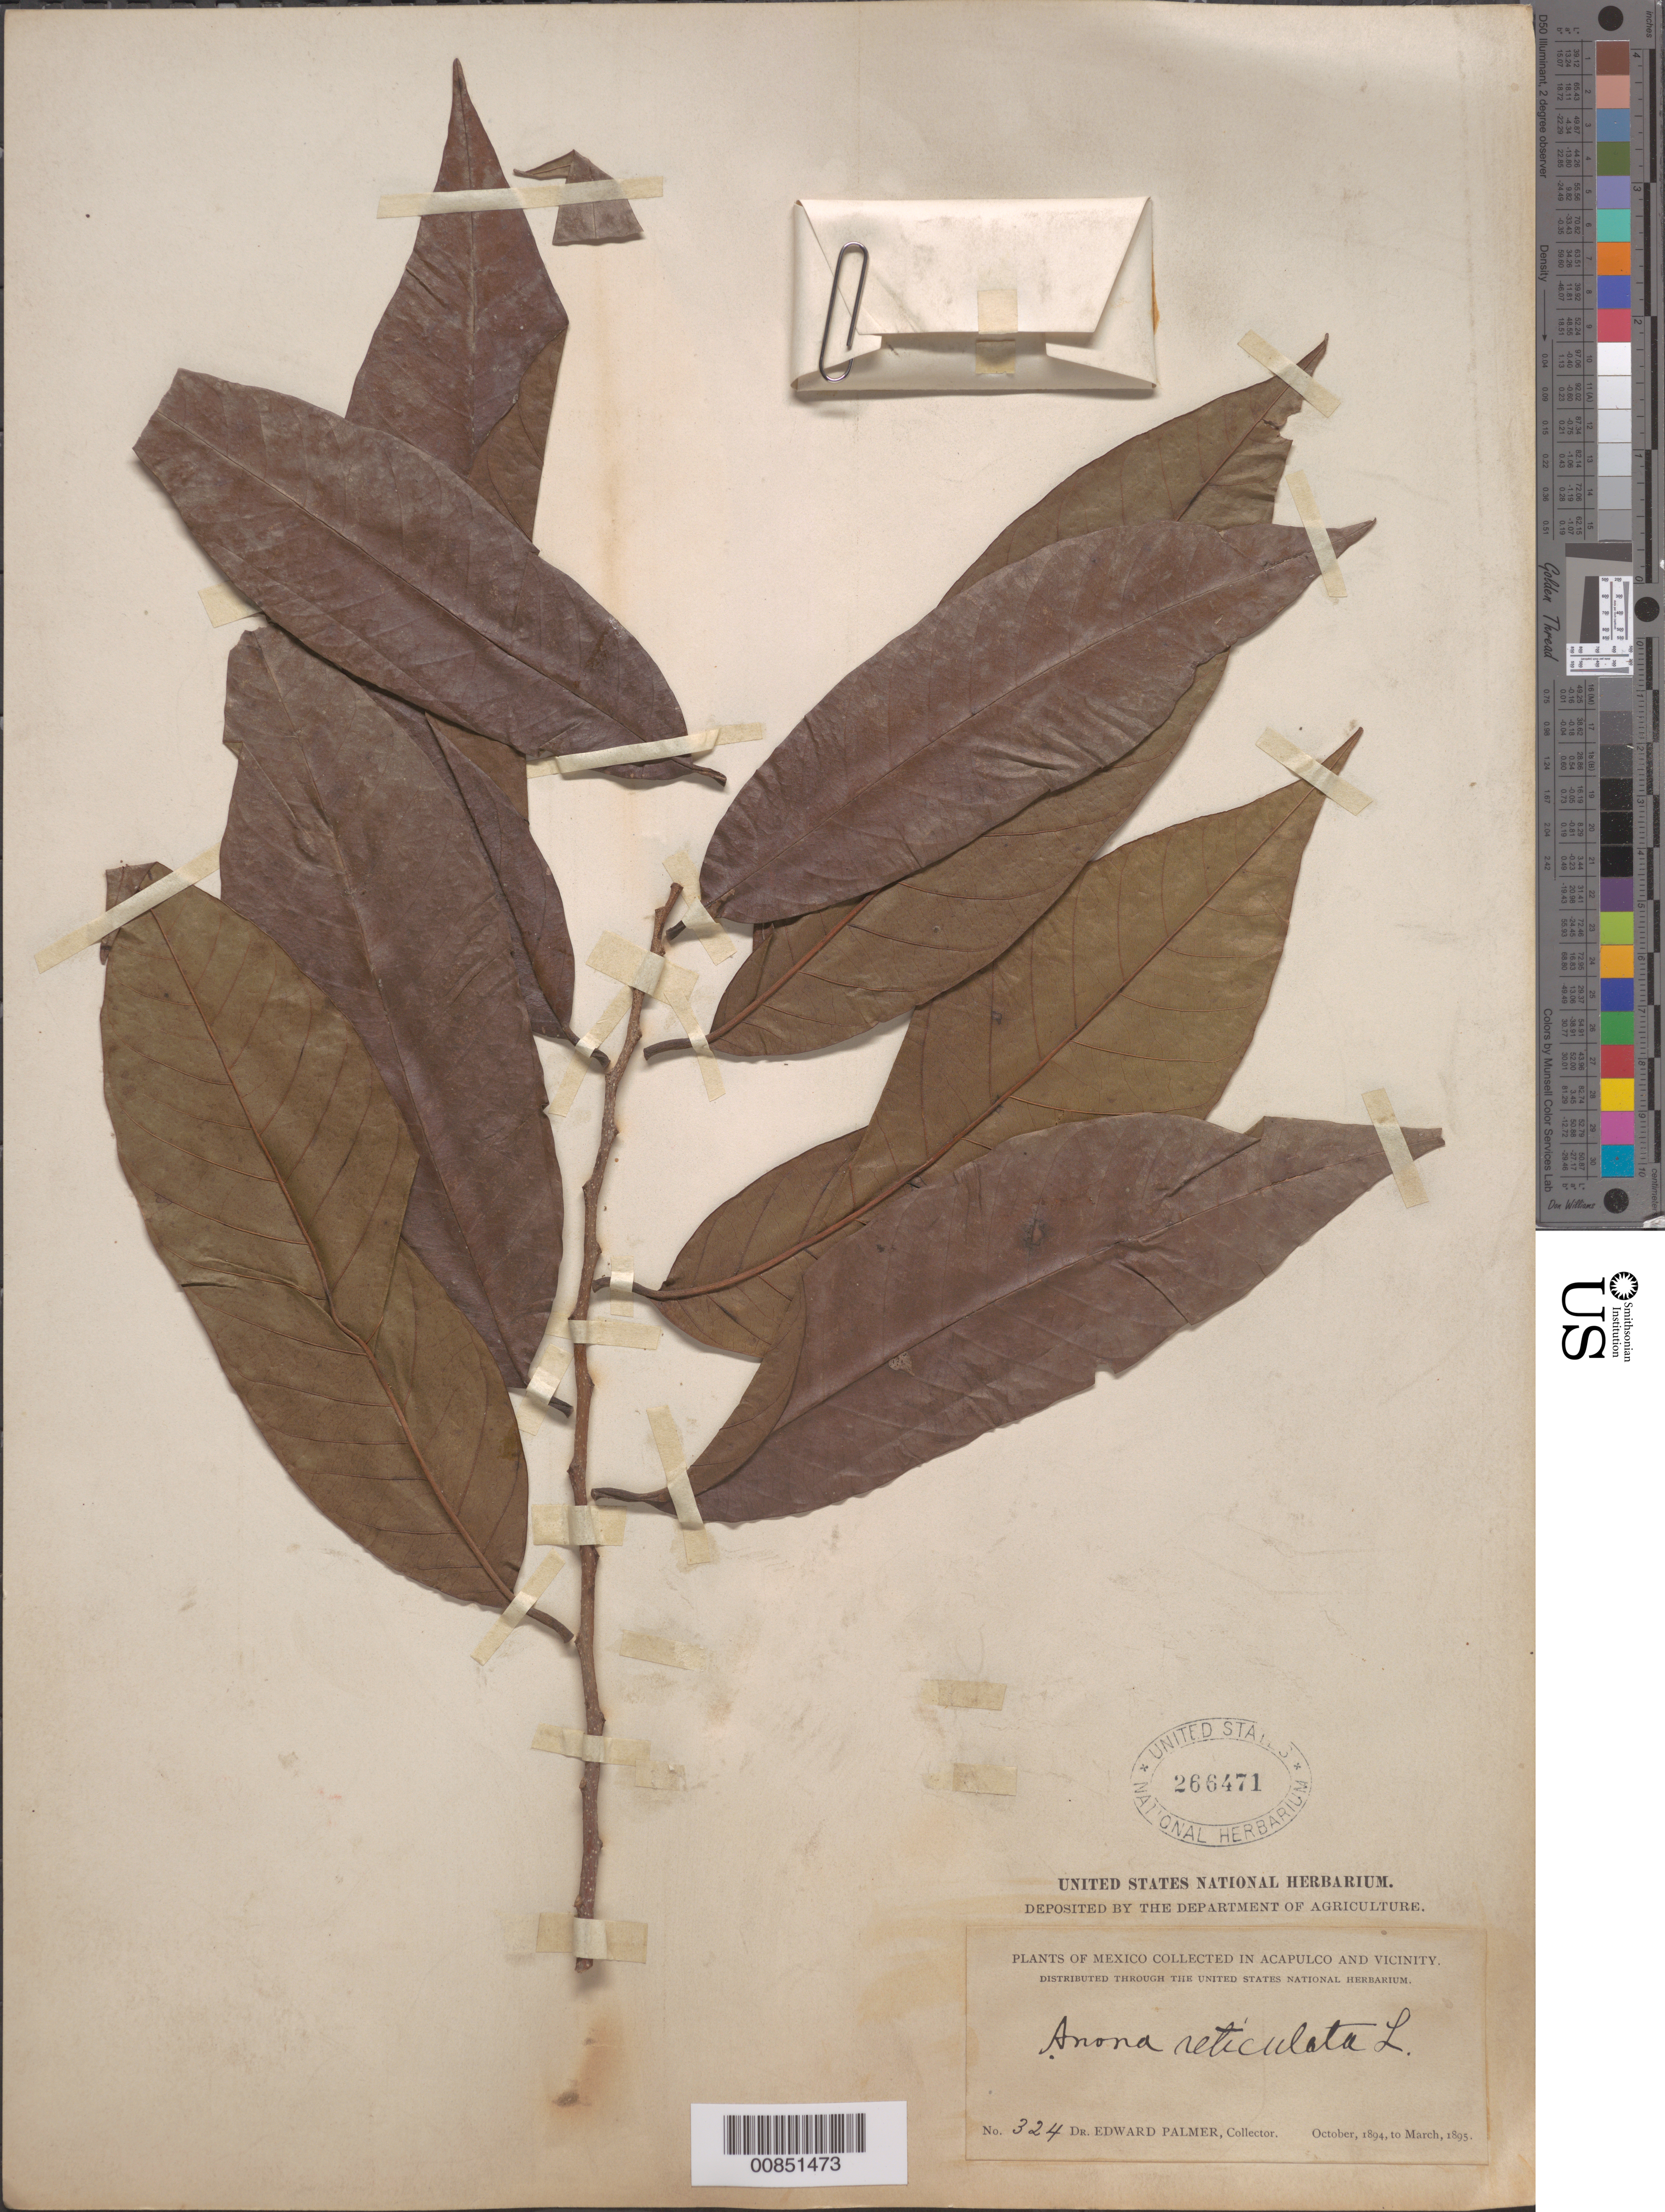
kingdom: Plantae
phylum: Tracheophyta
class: Magnoliopsida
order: Magnoliales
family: Annonaceae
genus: Annona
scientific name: Annona reticulata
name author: L.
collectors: E. Palmer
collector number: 324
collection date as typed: Oct 1894 to -- Mar 1895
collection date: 1894-10/1895-03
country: Mexico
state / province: Guerrero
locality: Acapulco, Guerrero and vicinity.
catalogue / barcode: US 266471